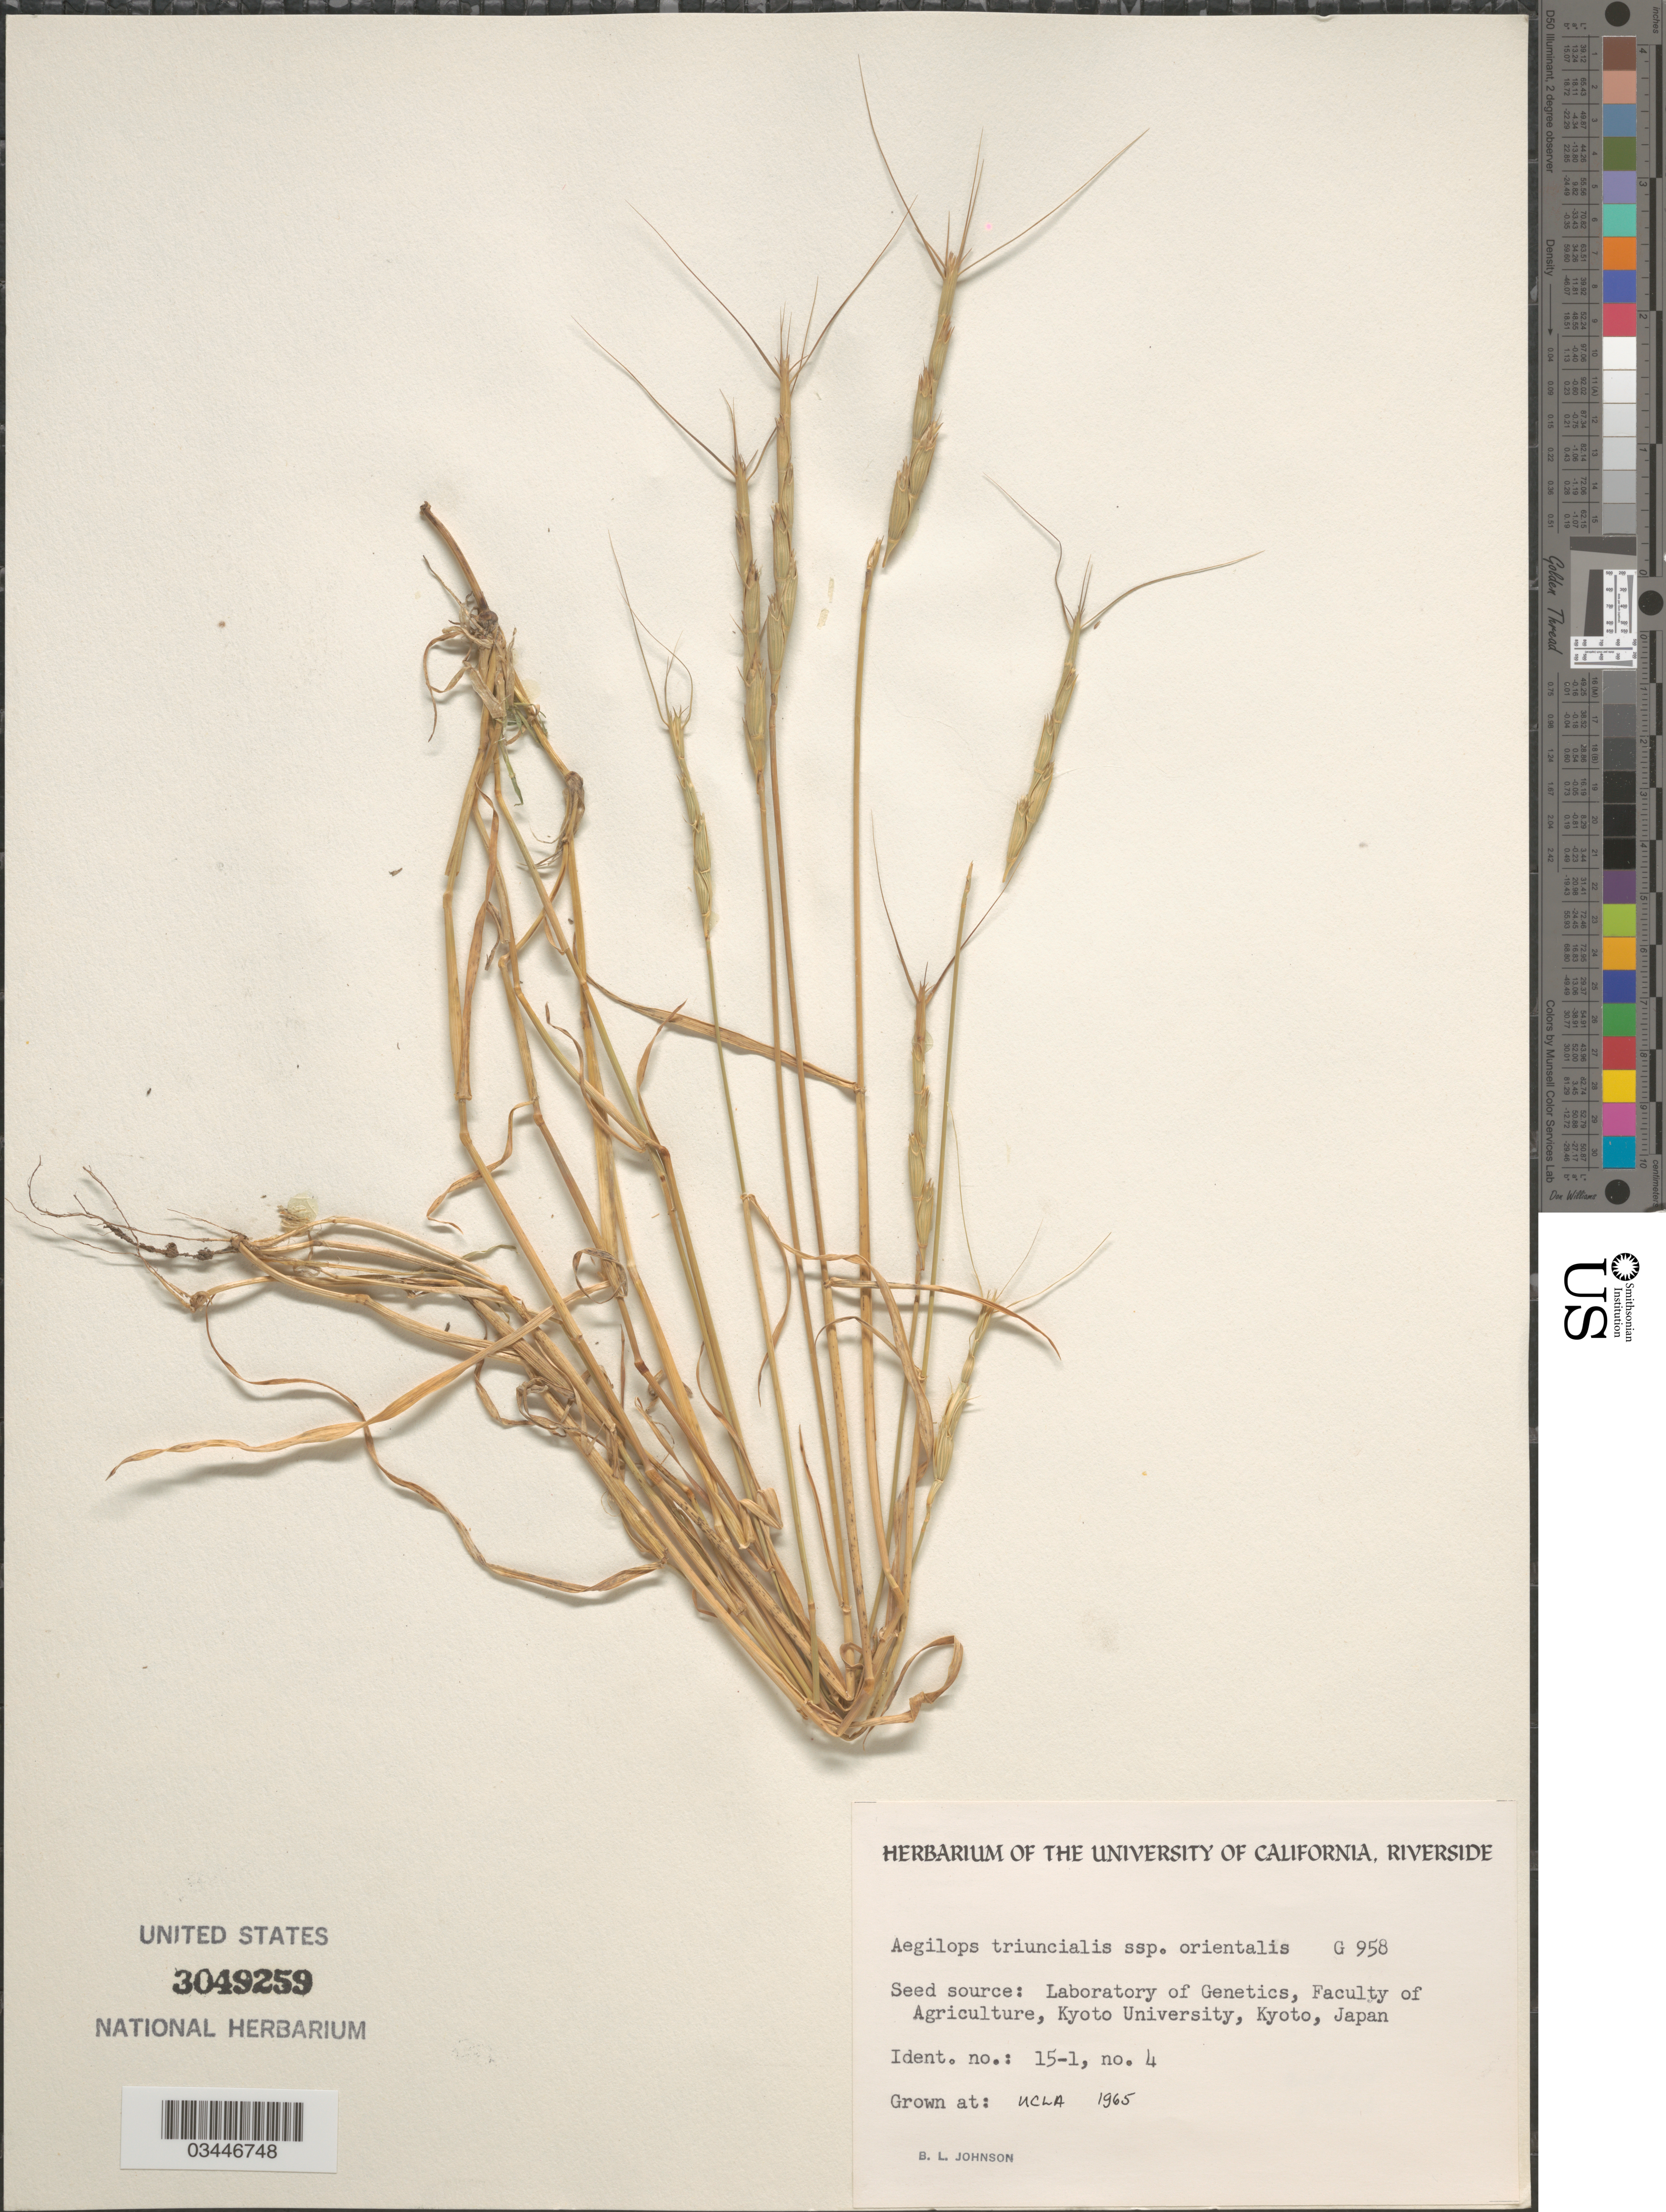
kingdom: Plantae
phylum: Tracheophyta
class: Liliopsida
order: Poales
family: Poaceae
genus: Aegilops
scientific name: Aegilops triuncialis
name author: L.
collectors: B. Johnson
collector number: G958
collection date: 1965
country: United States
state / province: California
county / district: Los Angeles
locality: UCLA.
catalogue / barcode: US 3049259